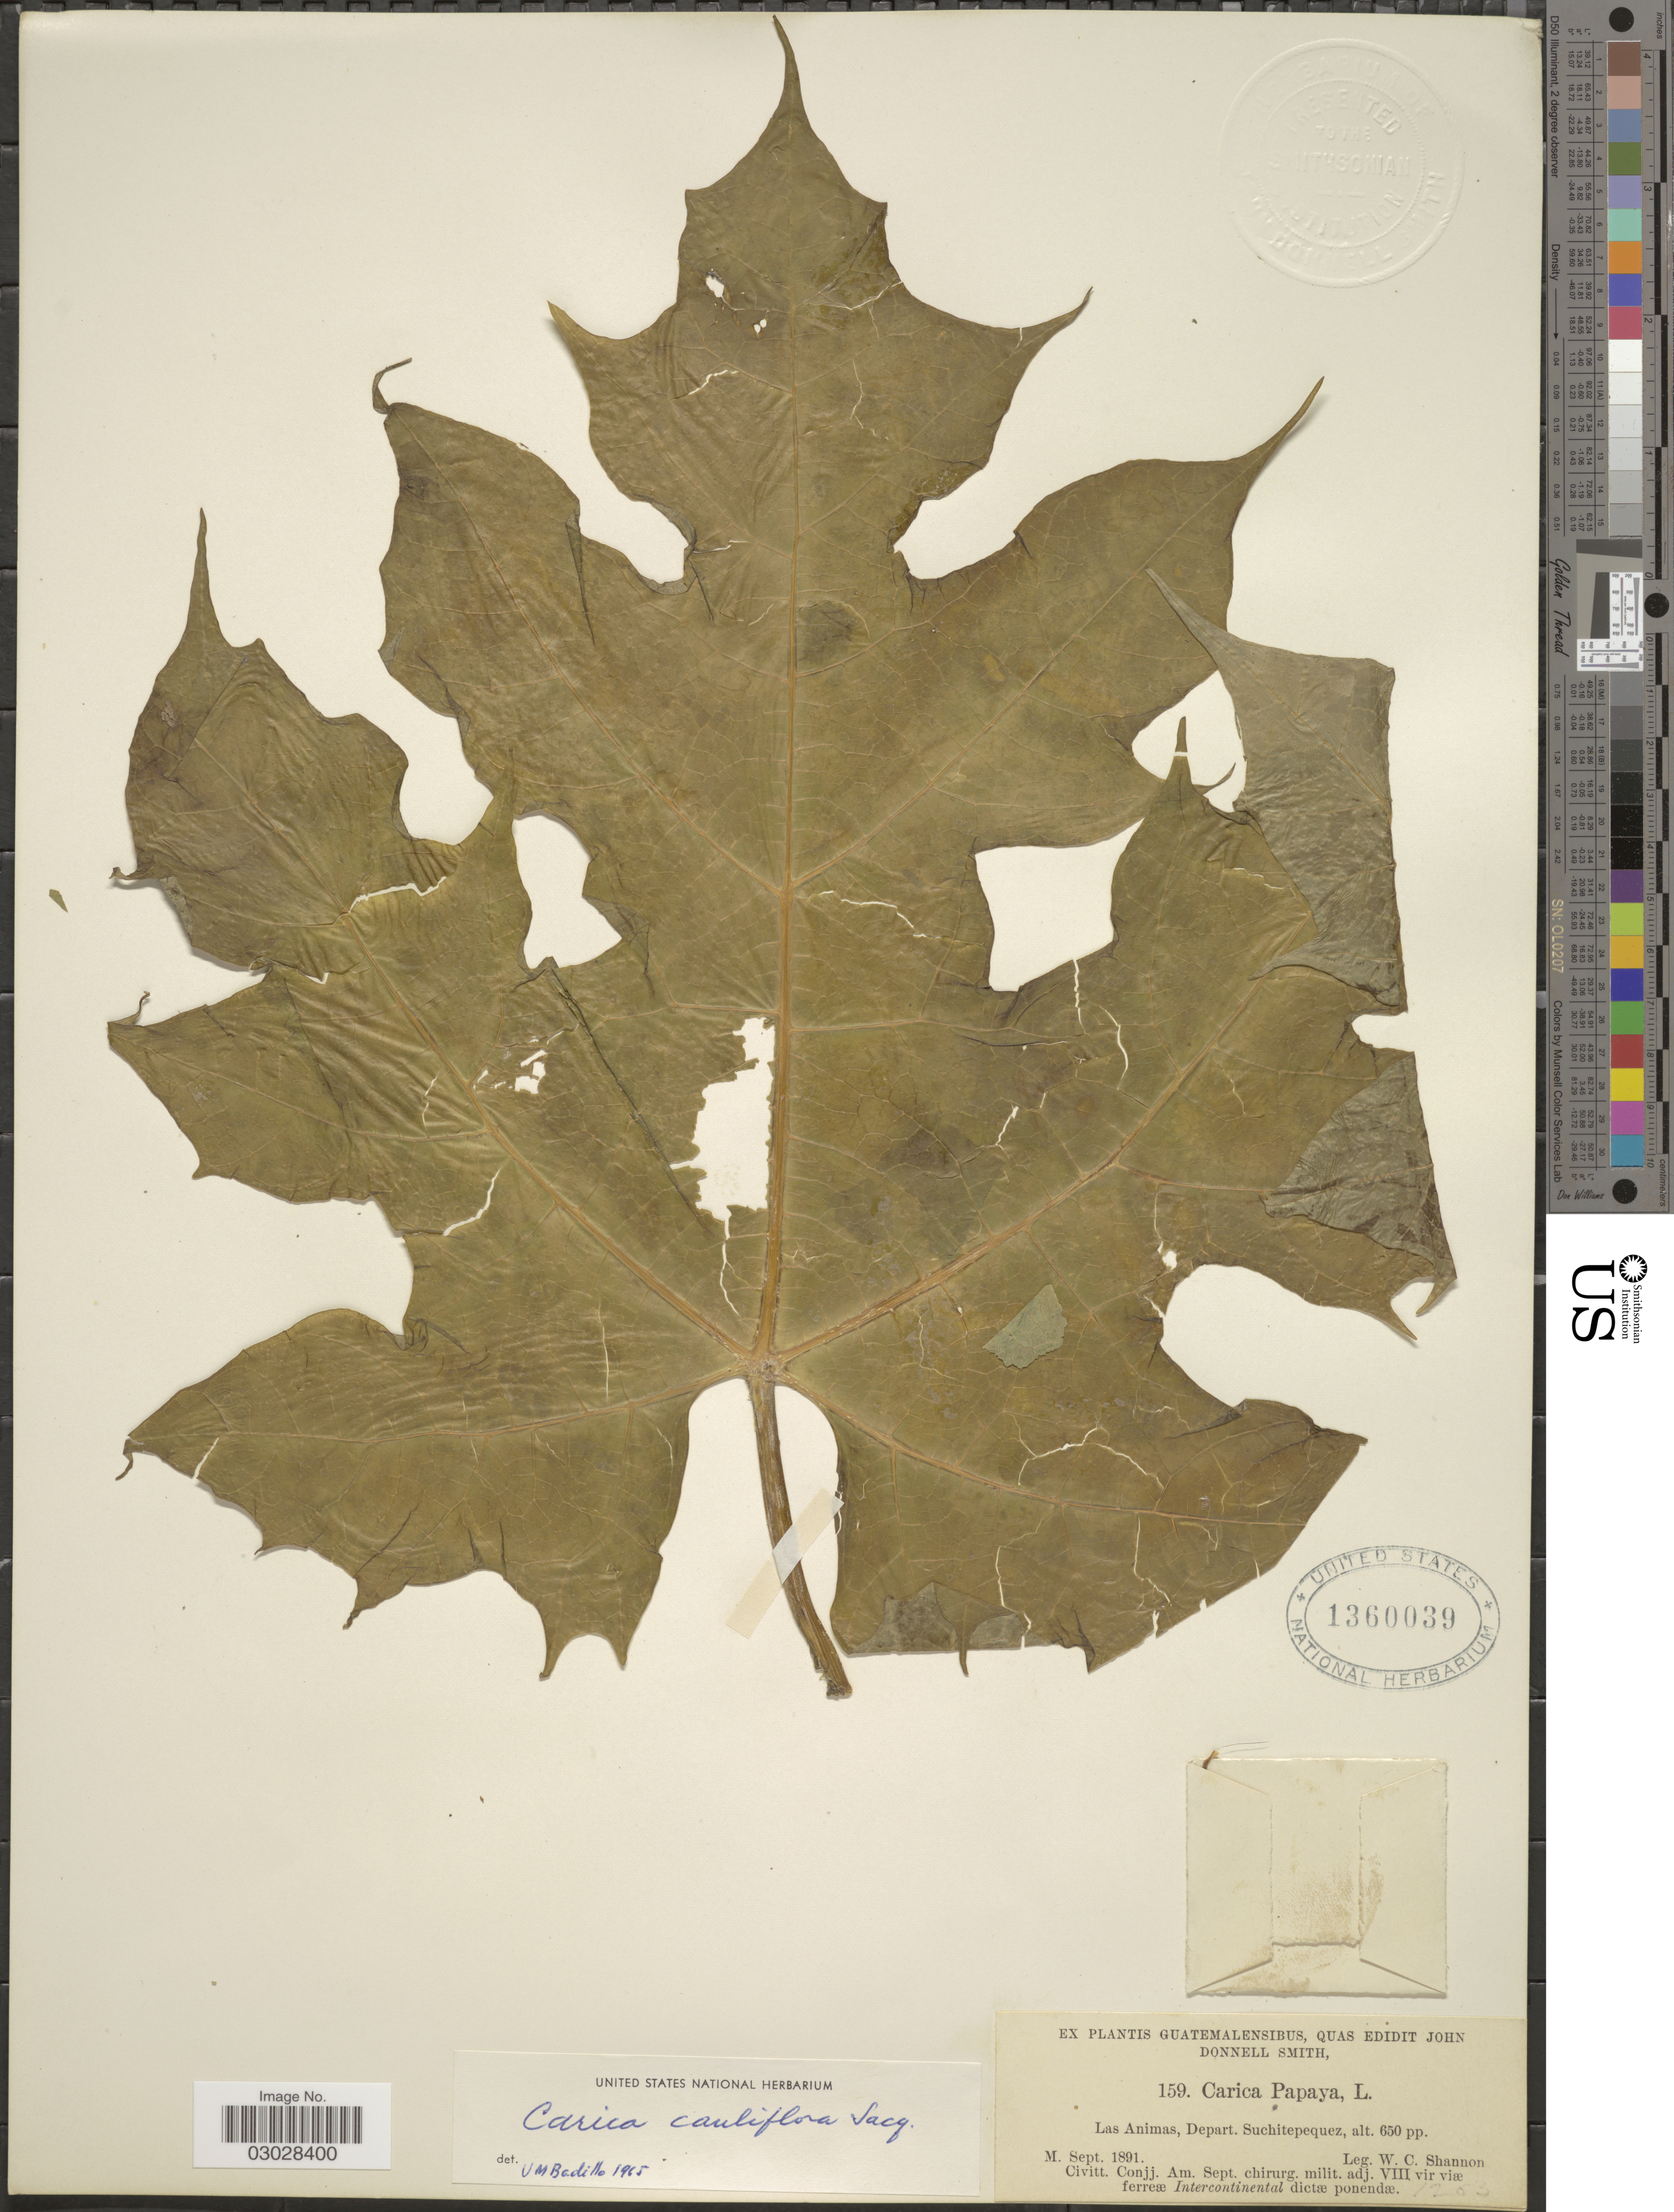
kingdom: Plantae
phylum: Tracheophyta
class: Magnoliopsida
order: Brassicales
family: Caricaceae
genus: Vasconcellea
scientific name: Vasconcellea cauliflora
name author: (Jacq.) A. DC.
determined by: Strong, M. T., (US), Smithsonian Institution - National Museum of Natural History (UNITED STATES)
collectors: W. C. Shannon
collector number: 159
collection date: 1891-09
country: Guatemala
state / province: Suchitepéquez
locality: Las Animas, Depart. Suchitepequez.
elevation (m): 198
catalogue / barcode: US 1360039